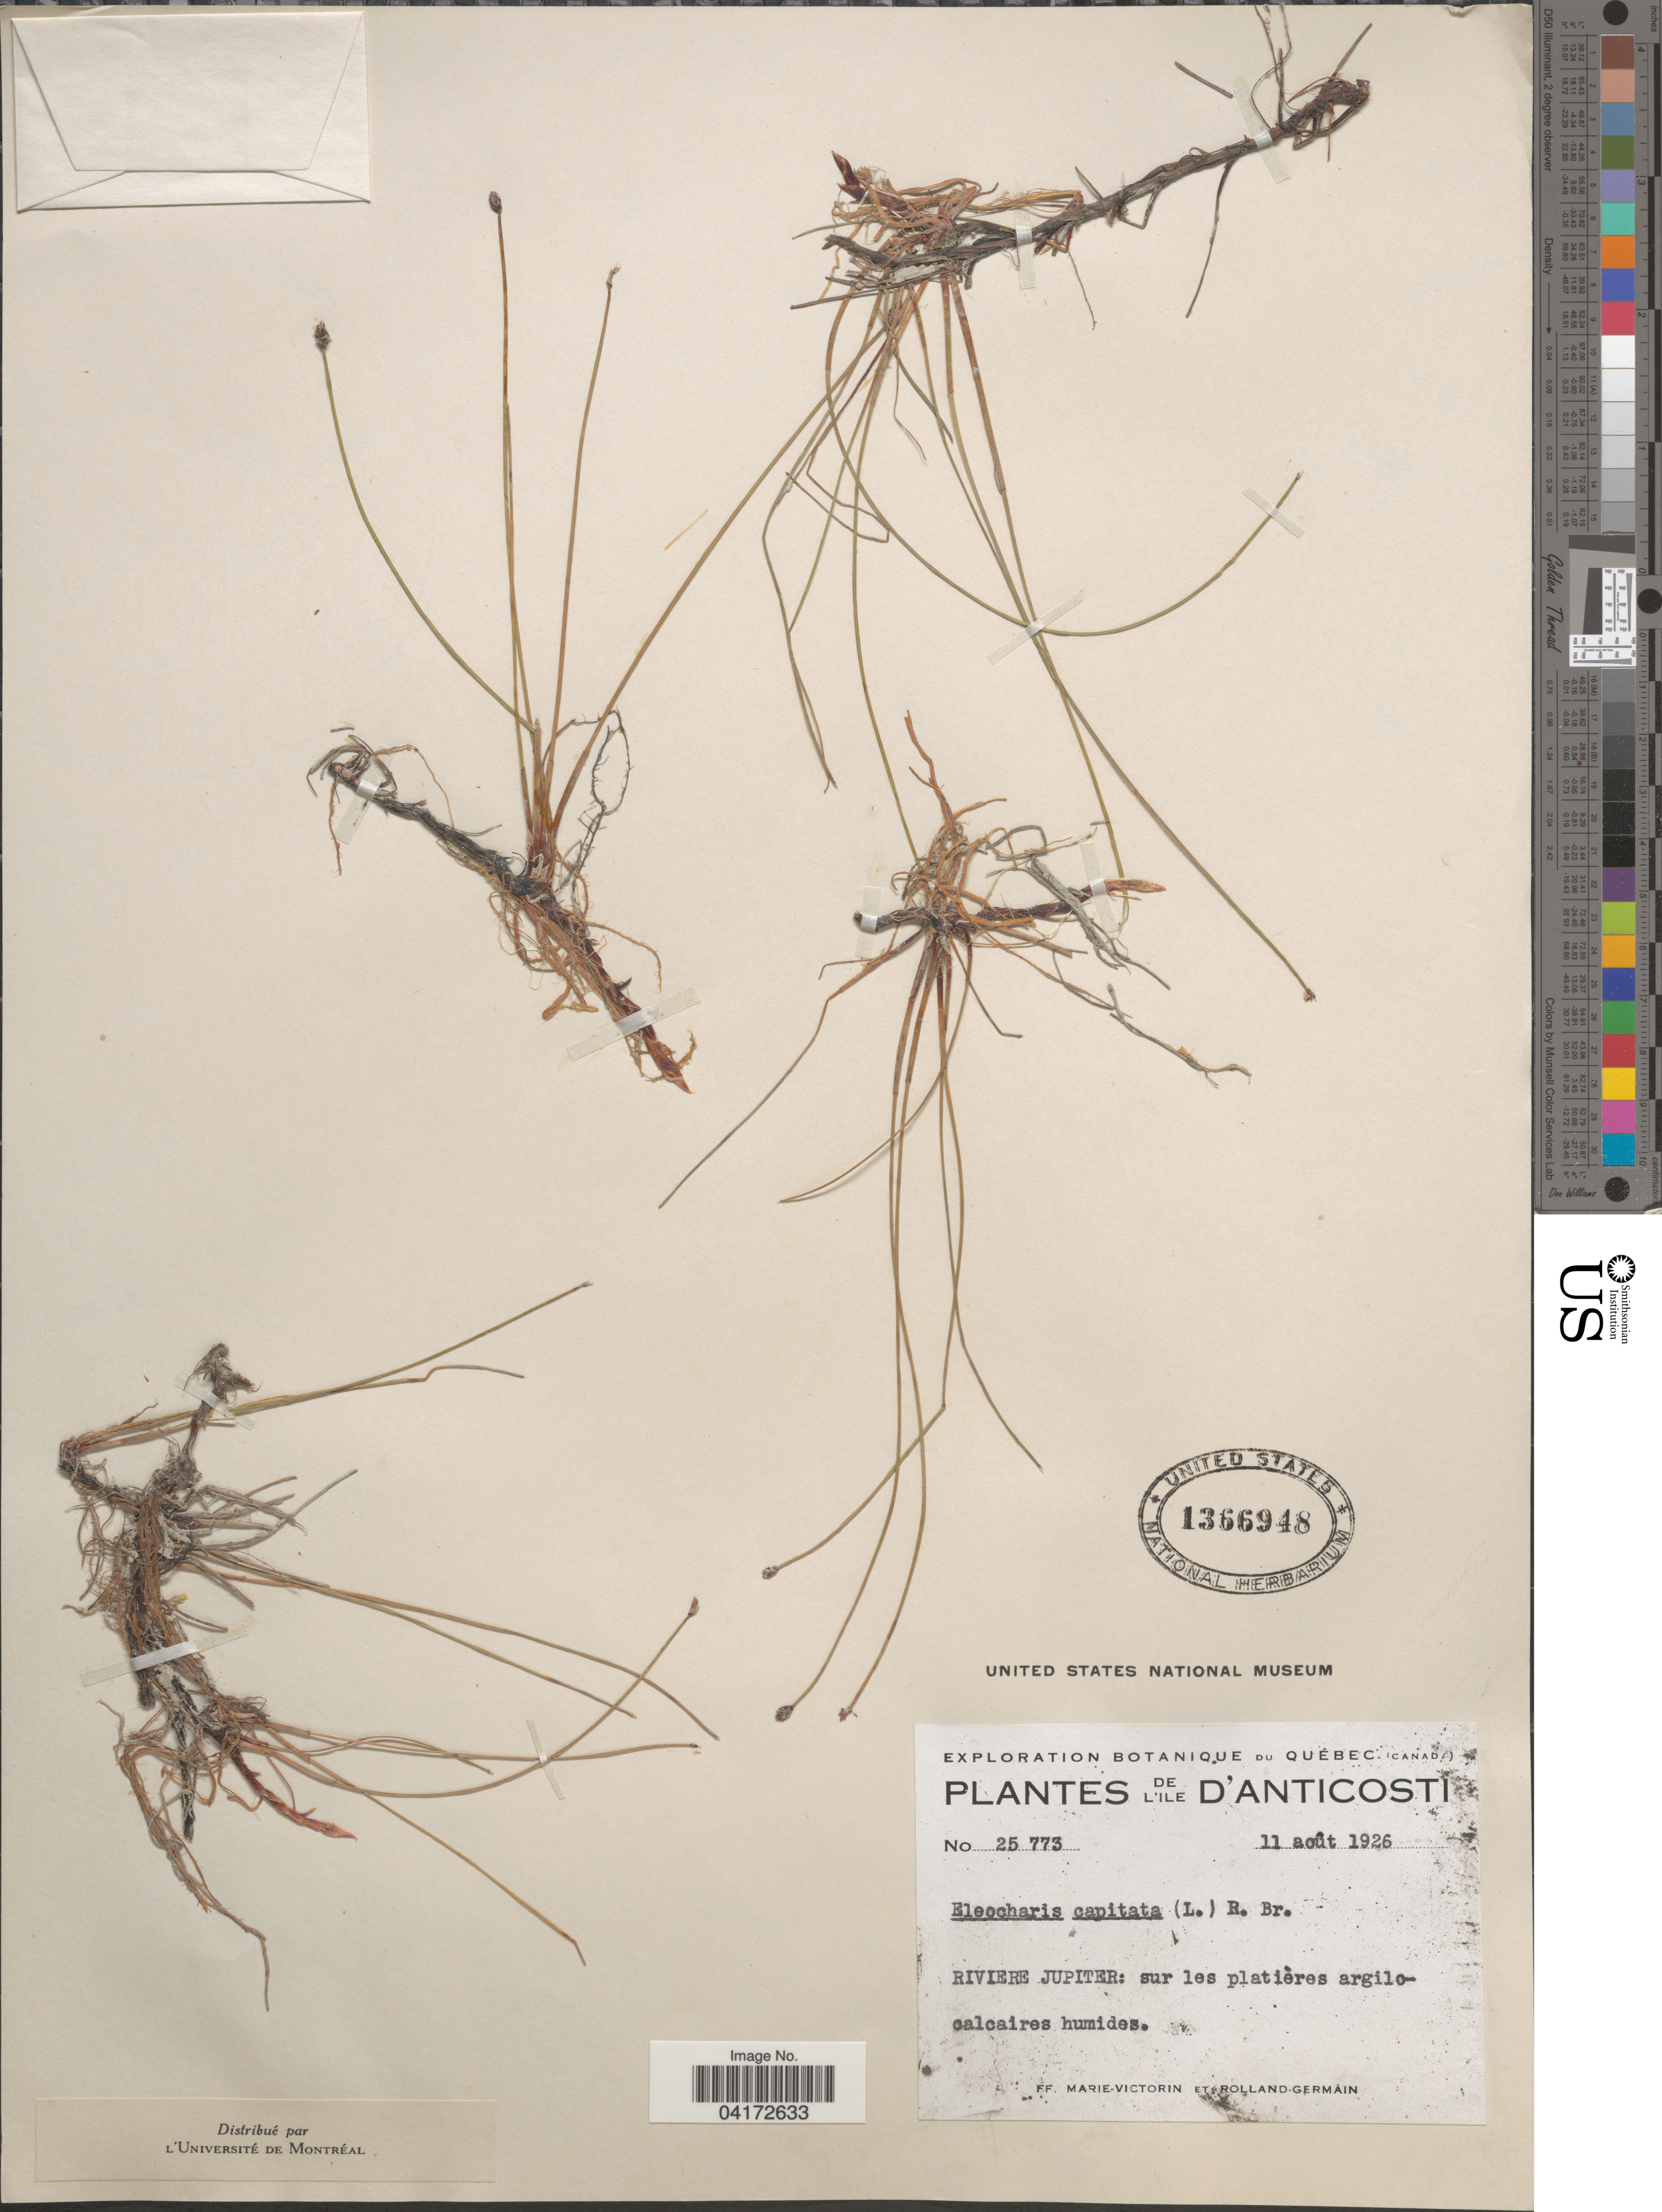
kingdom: Plantae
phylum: Tracheophyta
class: Liliopsida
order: Poales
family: Cyperaceae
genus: Eleocharis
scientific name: Eleocharis elliptica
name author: Kunth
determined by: Strong, Mark T., (BOT), Smithsonian Institution - National Museum of Natural History (UNITED STATES)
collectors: F. Marie-Victorin & Rolland-Germain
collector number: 25773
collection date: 1926-08-11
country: Canada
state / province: Quebec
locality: Ile d'Anticosti. Riviere Jupiter.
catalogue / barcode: US 1366948